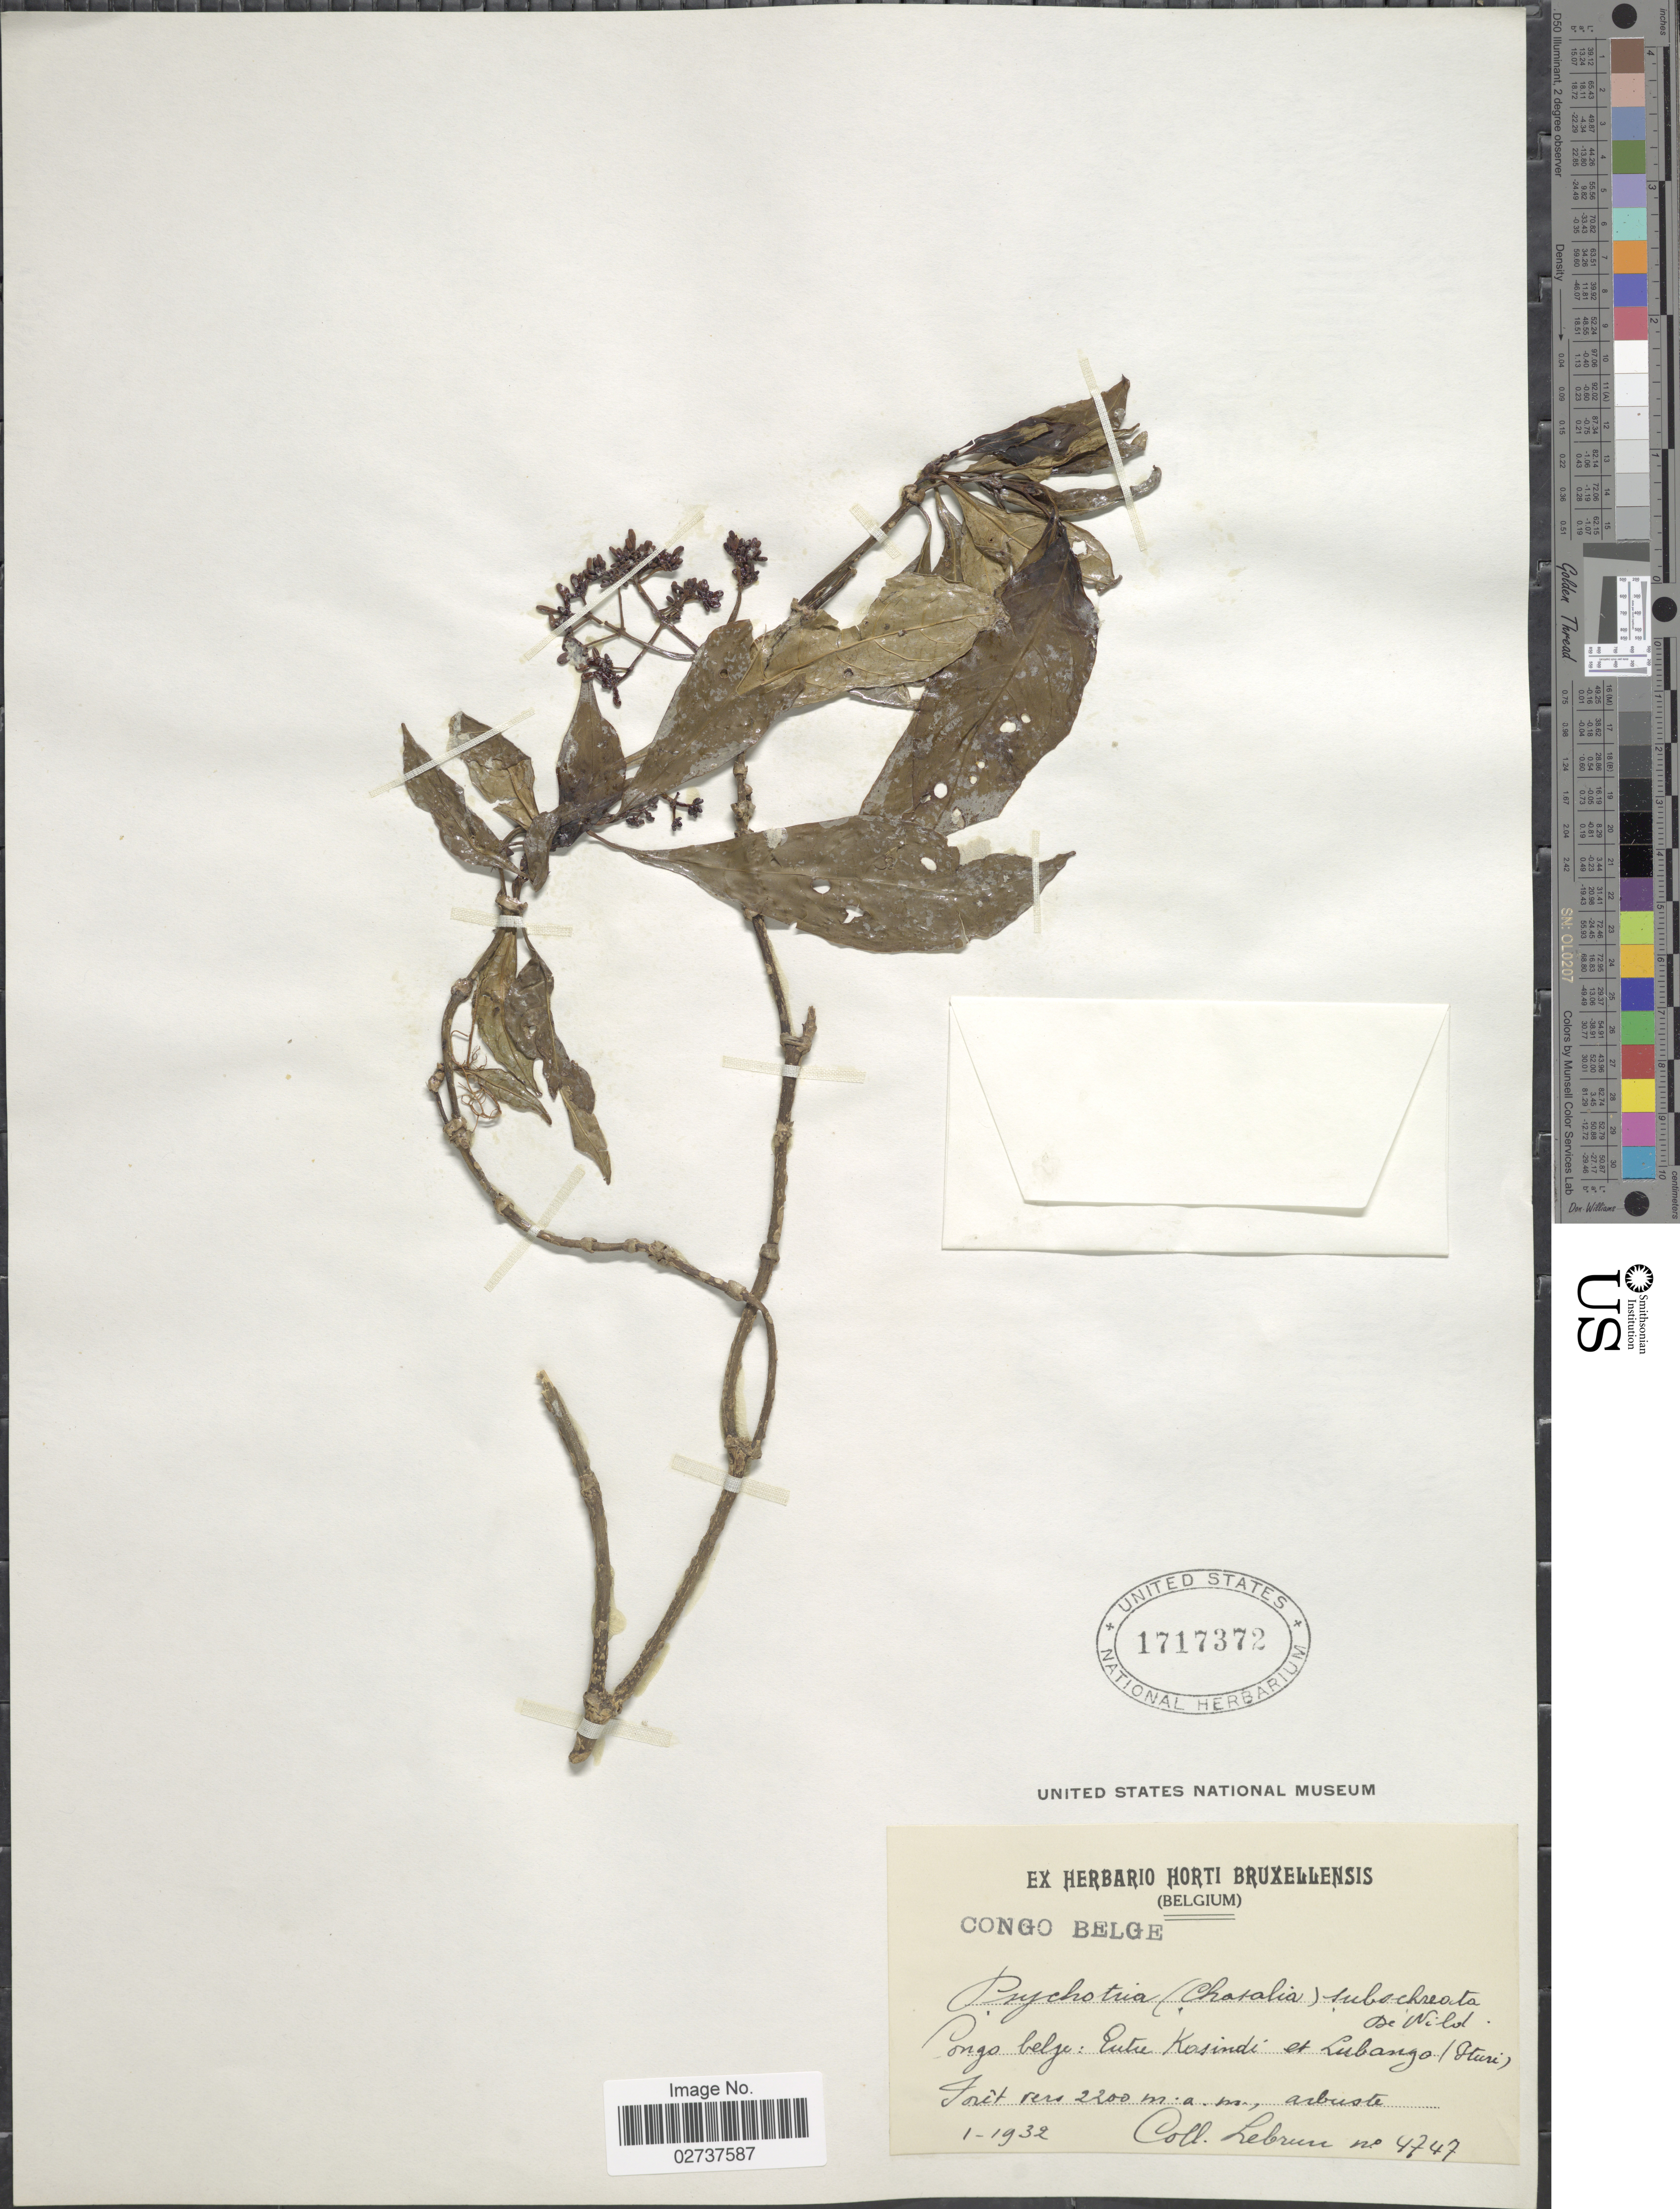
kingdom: Plantae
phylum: Tracheophyta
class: Magnoliopsida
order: Gentianales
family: Rubiaceae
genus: Psychotria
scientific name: Psychotria subochreata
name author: De Wild.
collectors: J.A. Lebrun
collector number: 4747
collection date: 1932-01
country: Congo, Democratic Republic of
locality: Congo Belge, Entre Kasindi et Lubango (Ituri).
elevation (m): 2200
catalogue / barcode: US 1717372